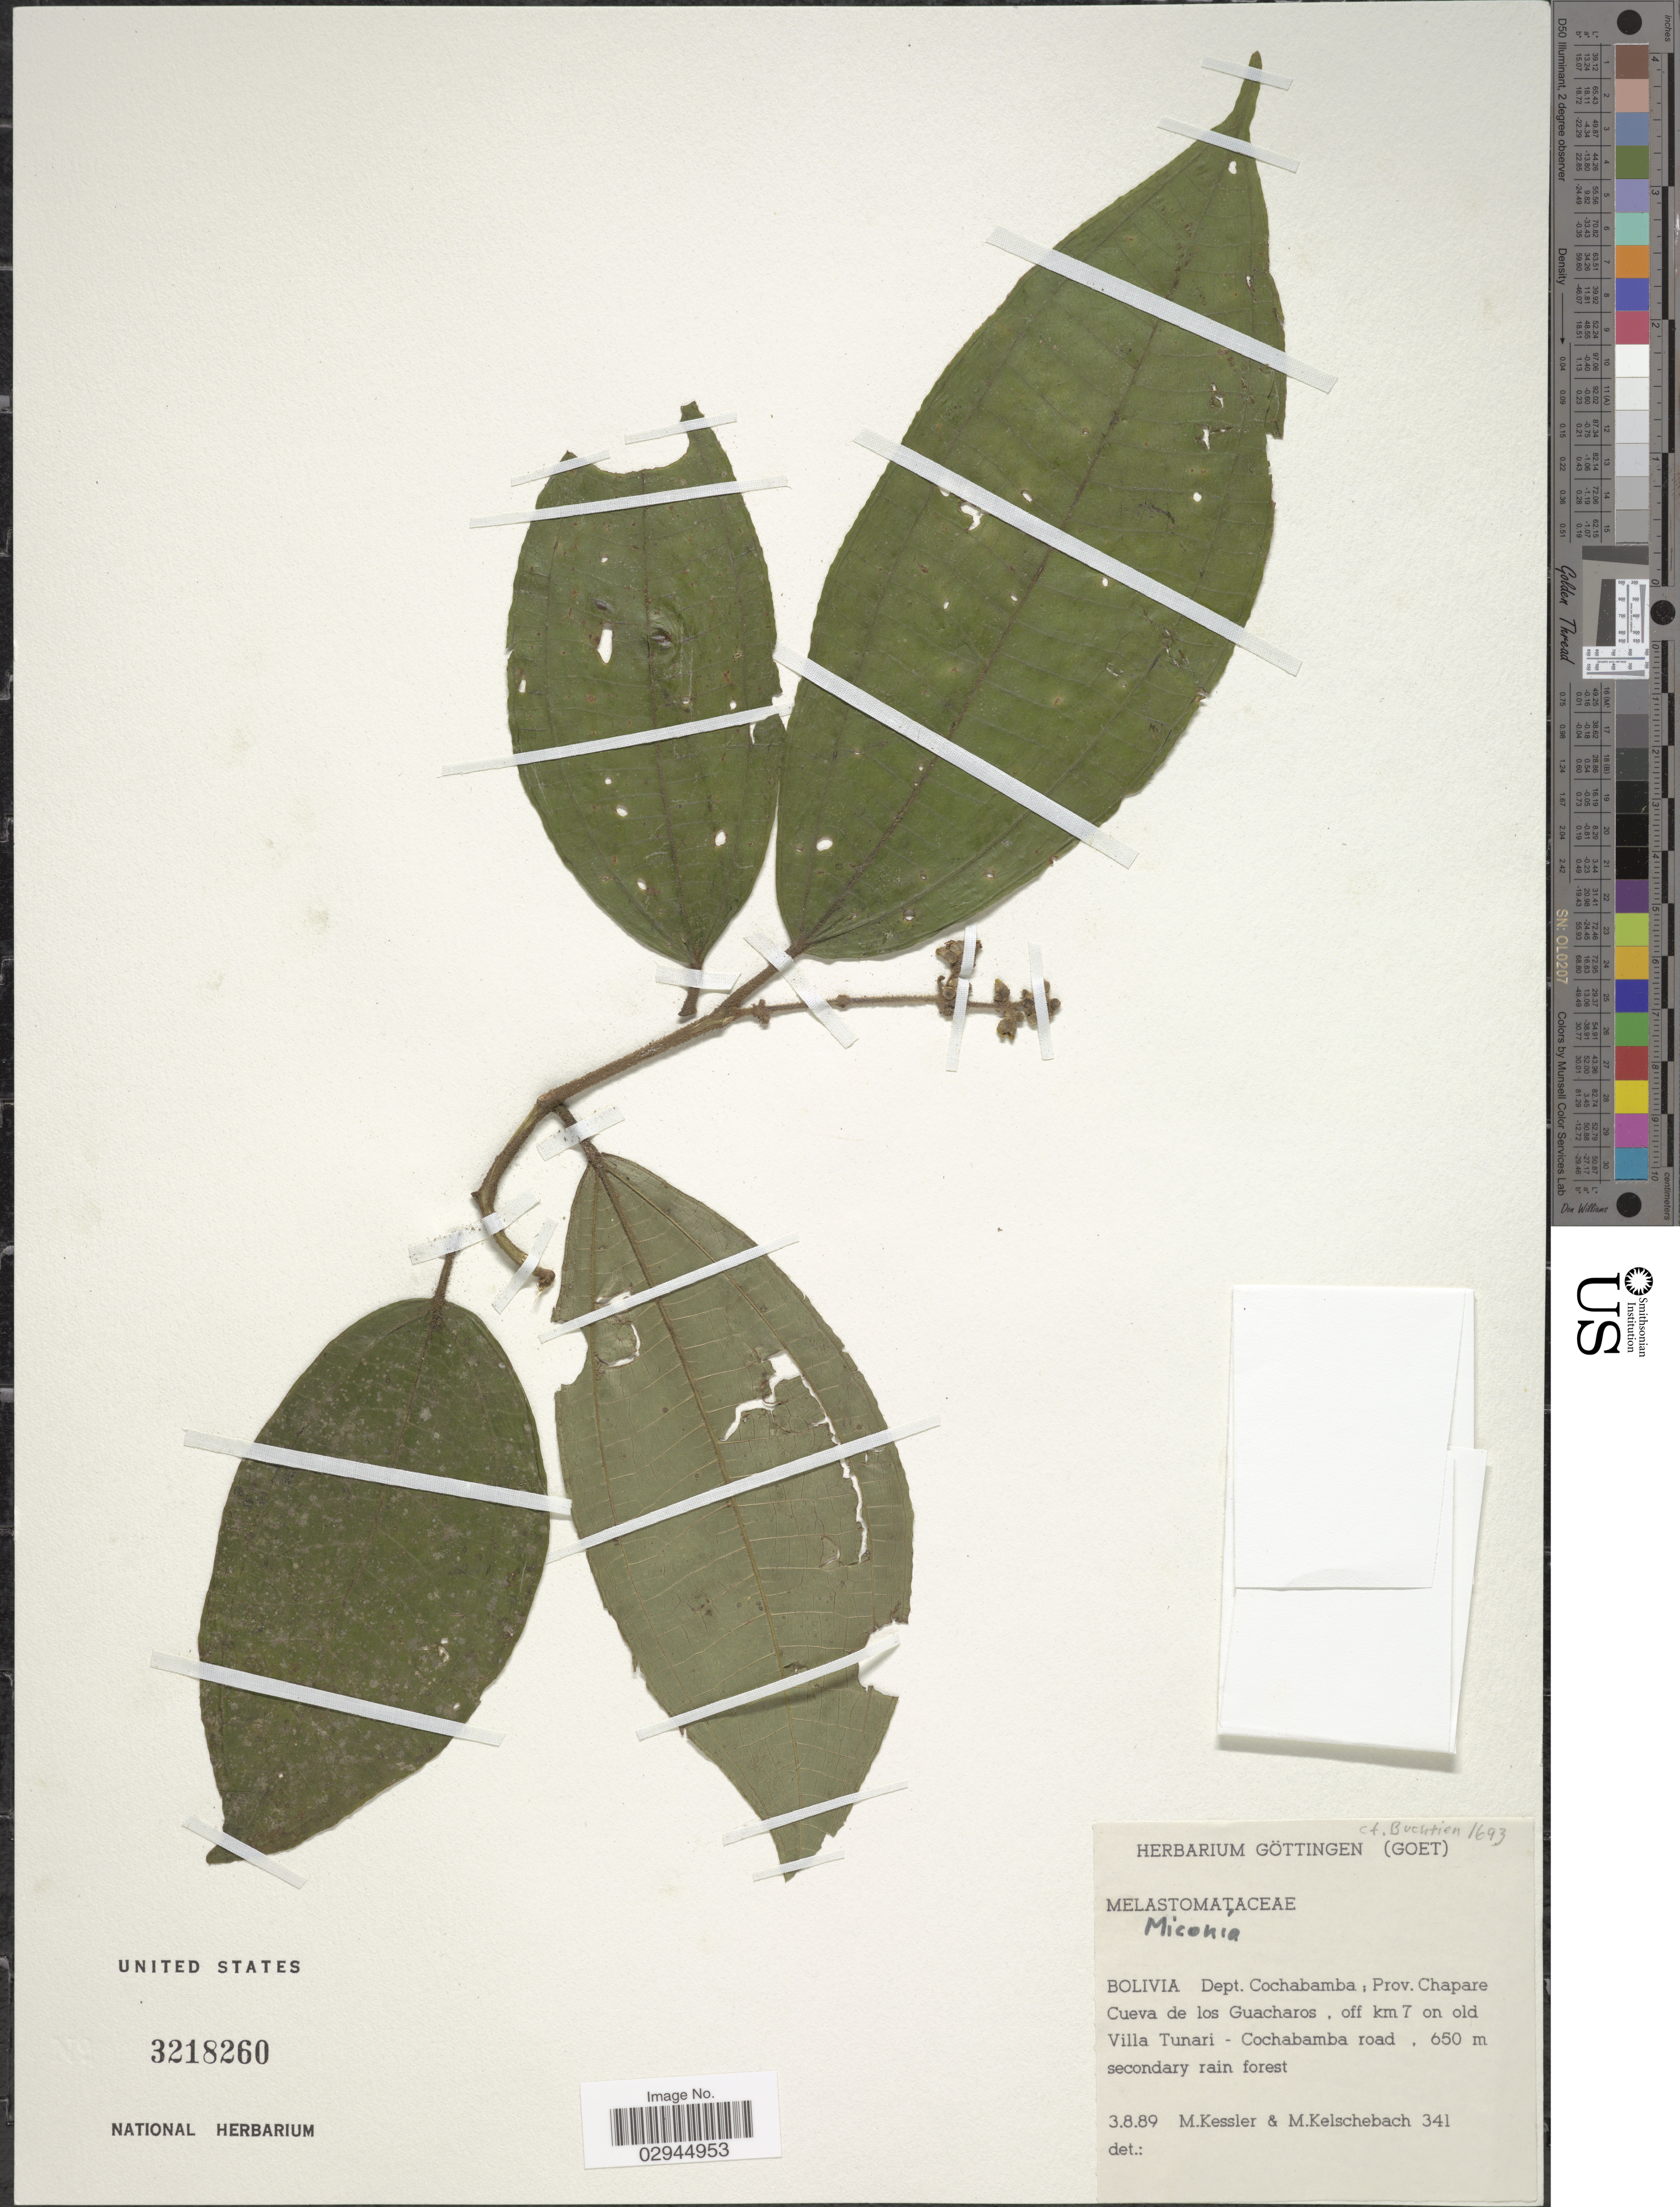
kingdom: Plantae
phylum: Tracheophyta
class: Magnoliopsida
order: Myrtales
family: Melastomataceae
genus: Miconia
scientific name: Miconia sp.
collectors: M. Kessler & M. Kelschebach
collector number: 341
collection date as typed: Transcribed d/m/y: 3/8/89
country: Bolivia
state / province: Cochabamba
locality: Dept. Cochabamba: Prov. Chapare. Cueva de los Guacharos, off km 7 on old Villa Tunari - Cochabamba road.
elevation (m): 650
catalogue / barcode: US 3218260